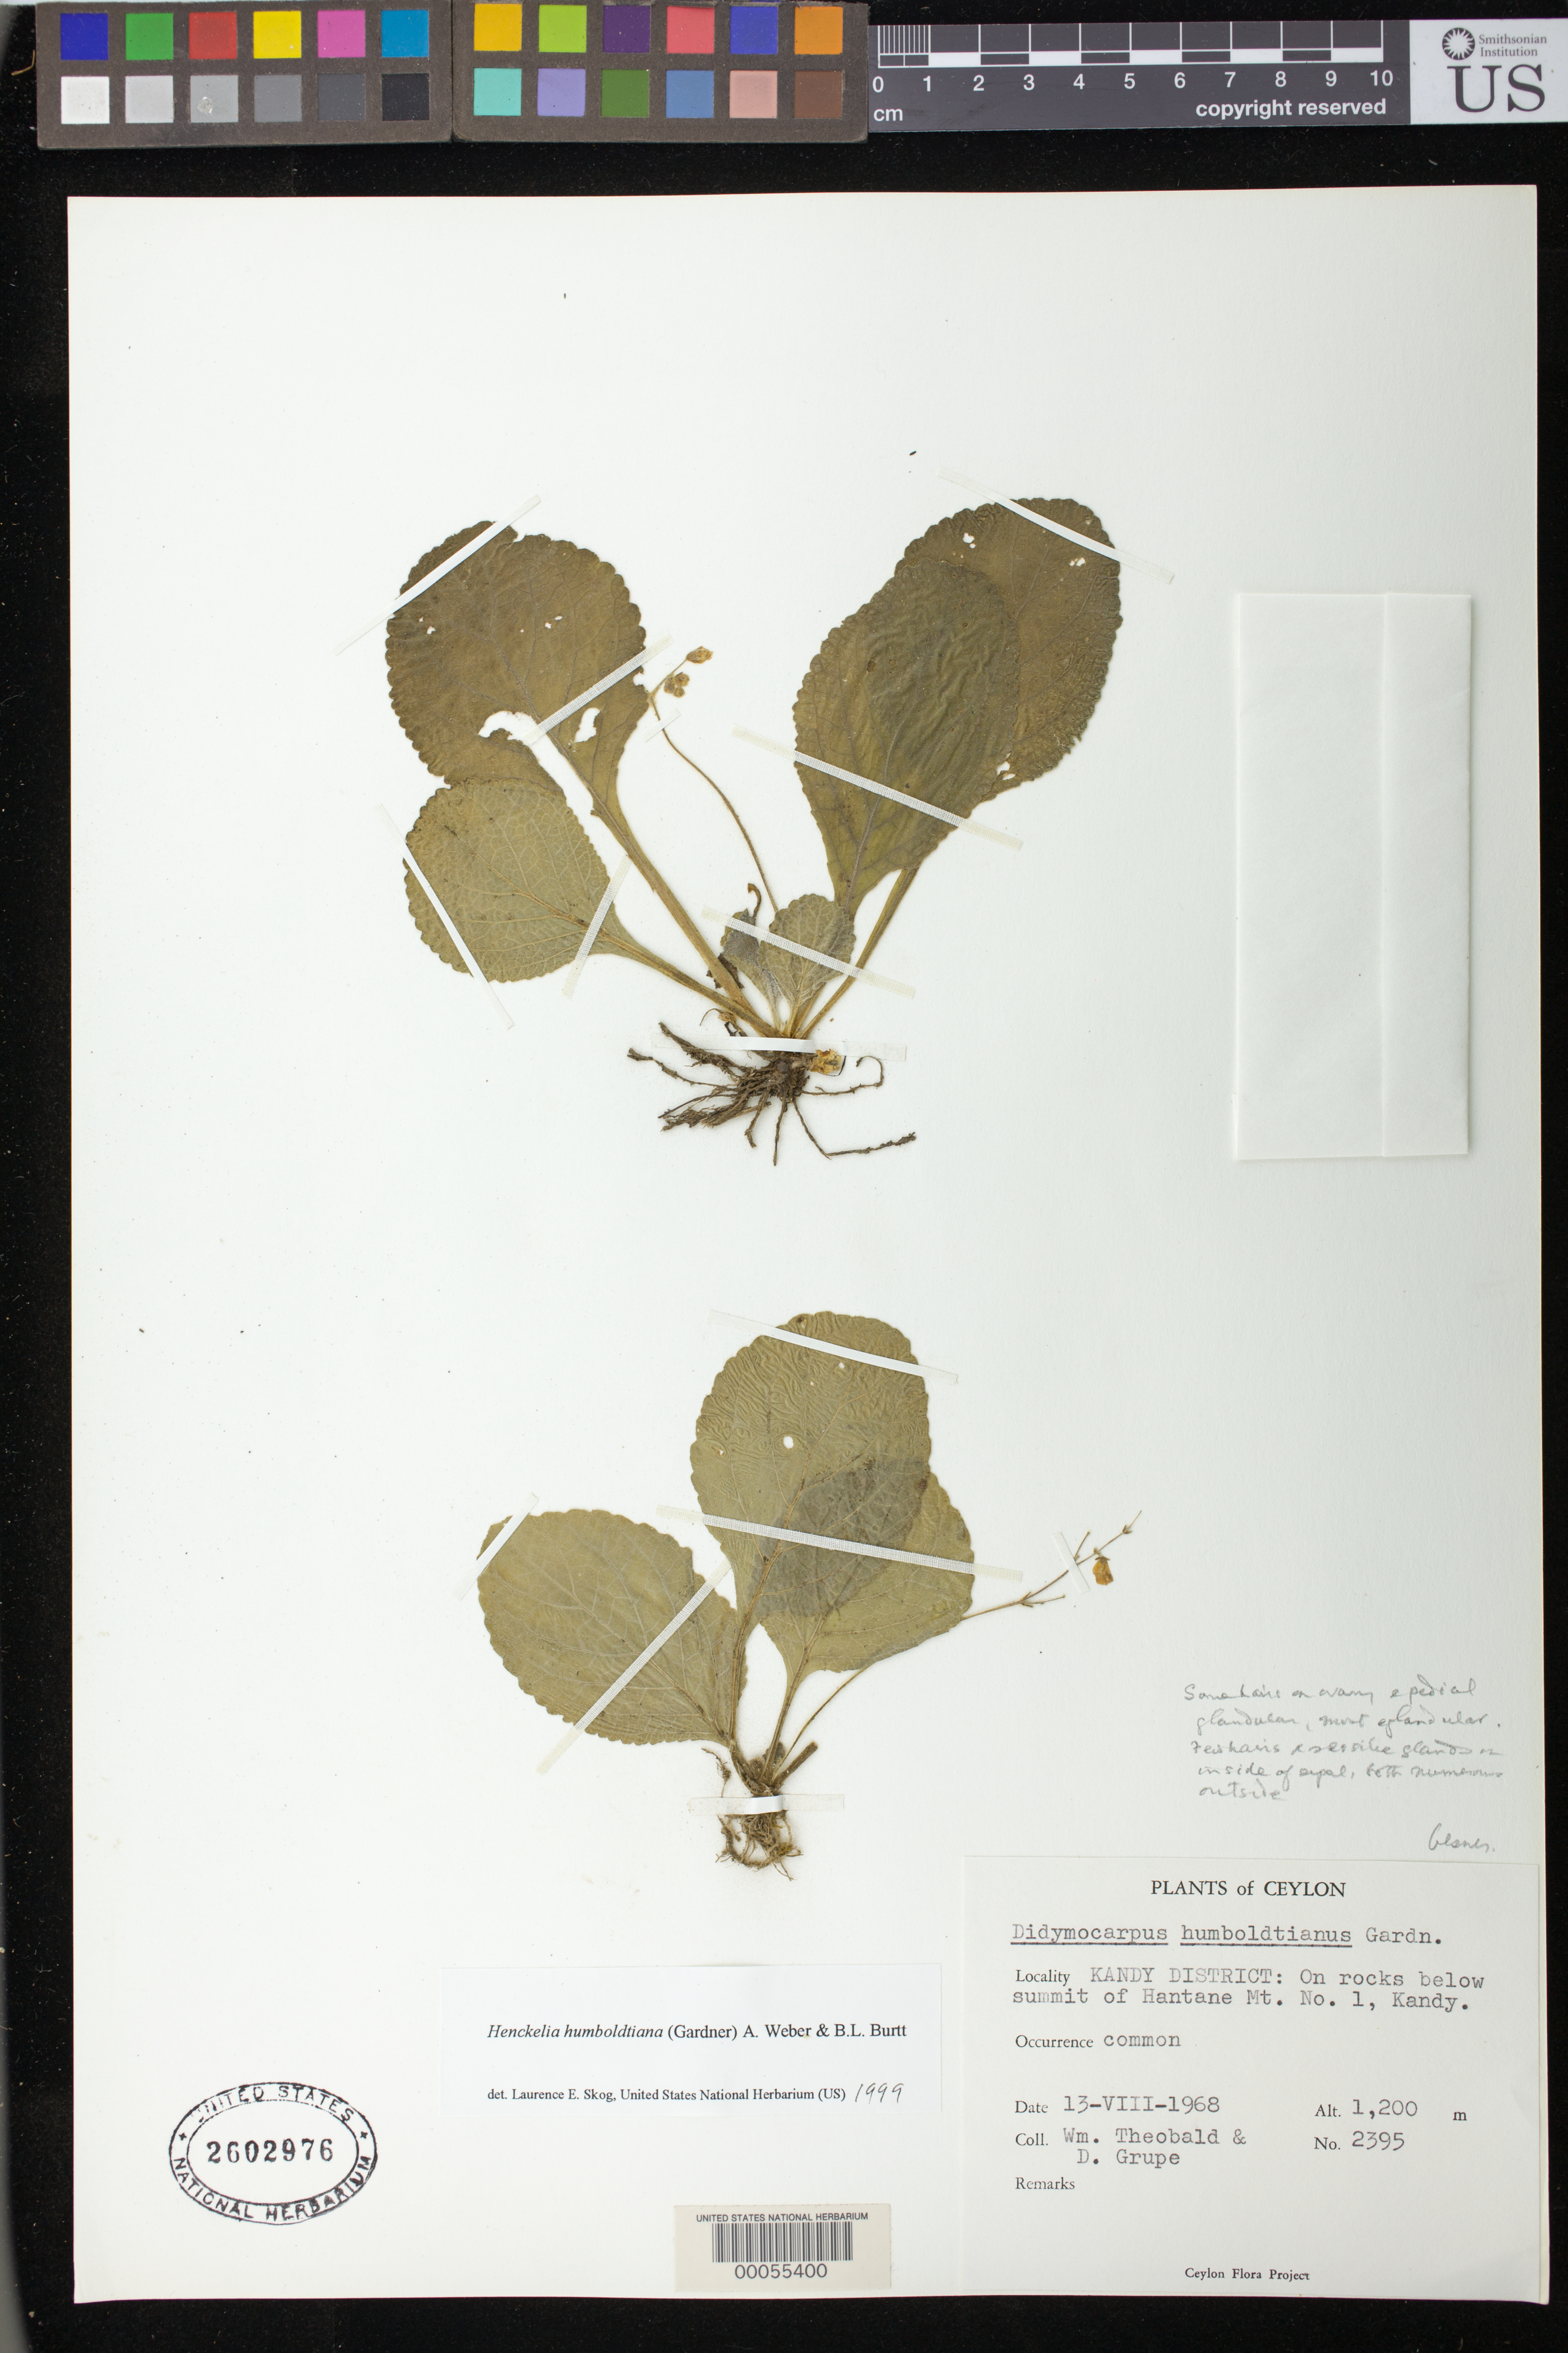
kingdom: Plantae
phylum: Tracheophyta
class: Magnoliopsida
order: Lamiales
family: Gesneriaceae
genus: Henckelia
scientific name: Henckelia humboldtiana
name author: (Gardner) A. Weber & B.L. Burtt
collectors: W. Theobald & D. Grupe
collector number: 2395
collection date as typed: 13 Aug 1968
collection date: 1968-08-13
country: Sri Lanka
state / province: Central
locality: Kandy dist., On rocks below summit of hantane mt. no.1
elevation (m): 1200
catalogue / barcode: US 2602976